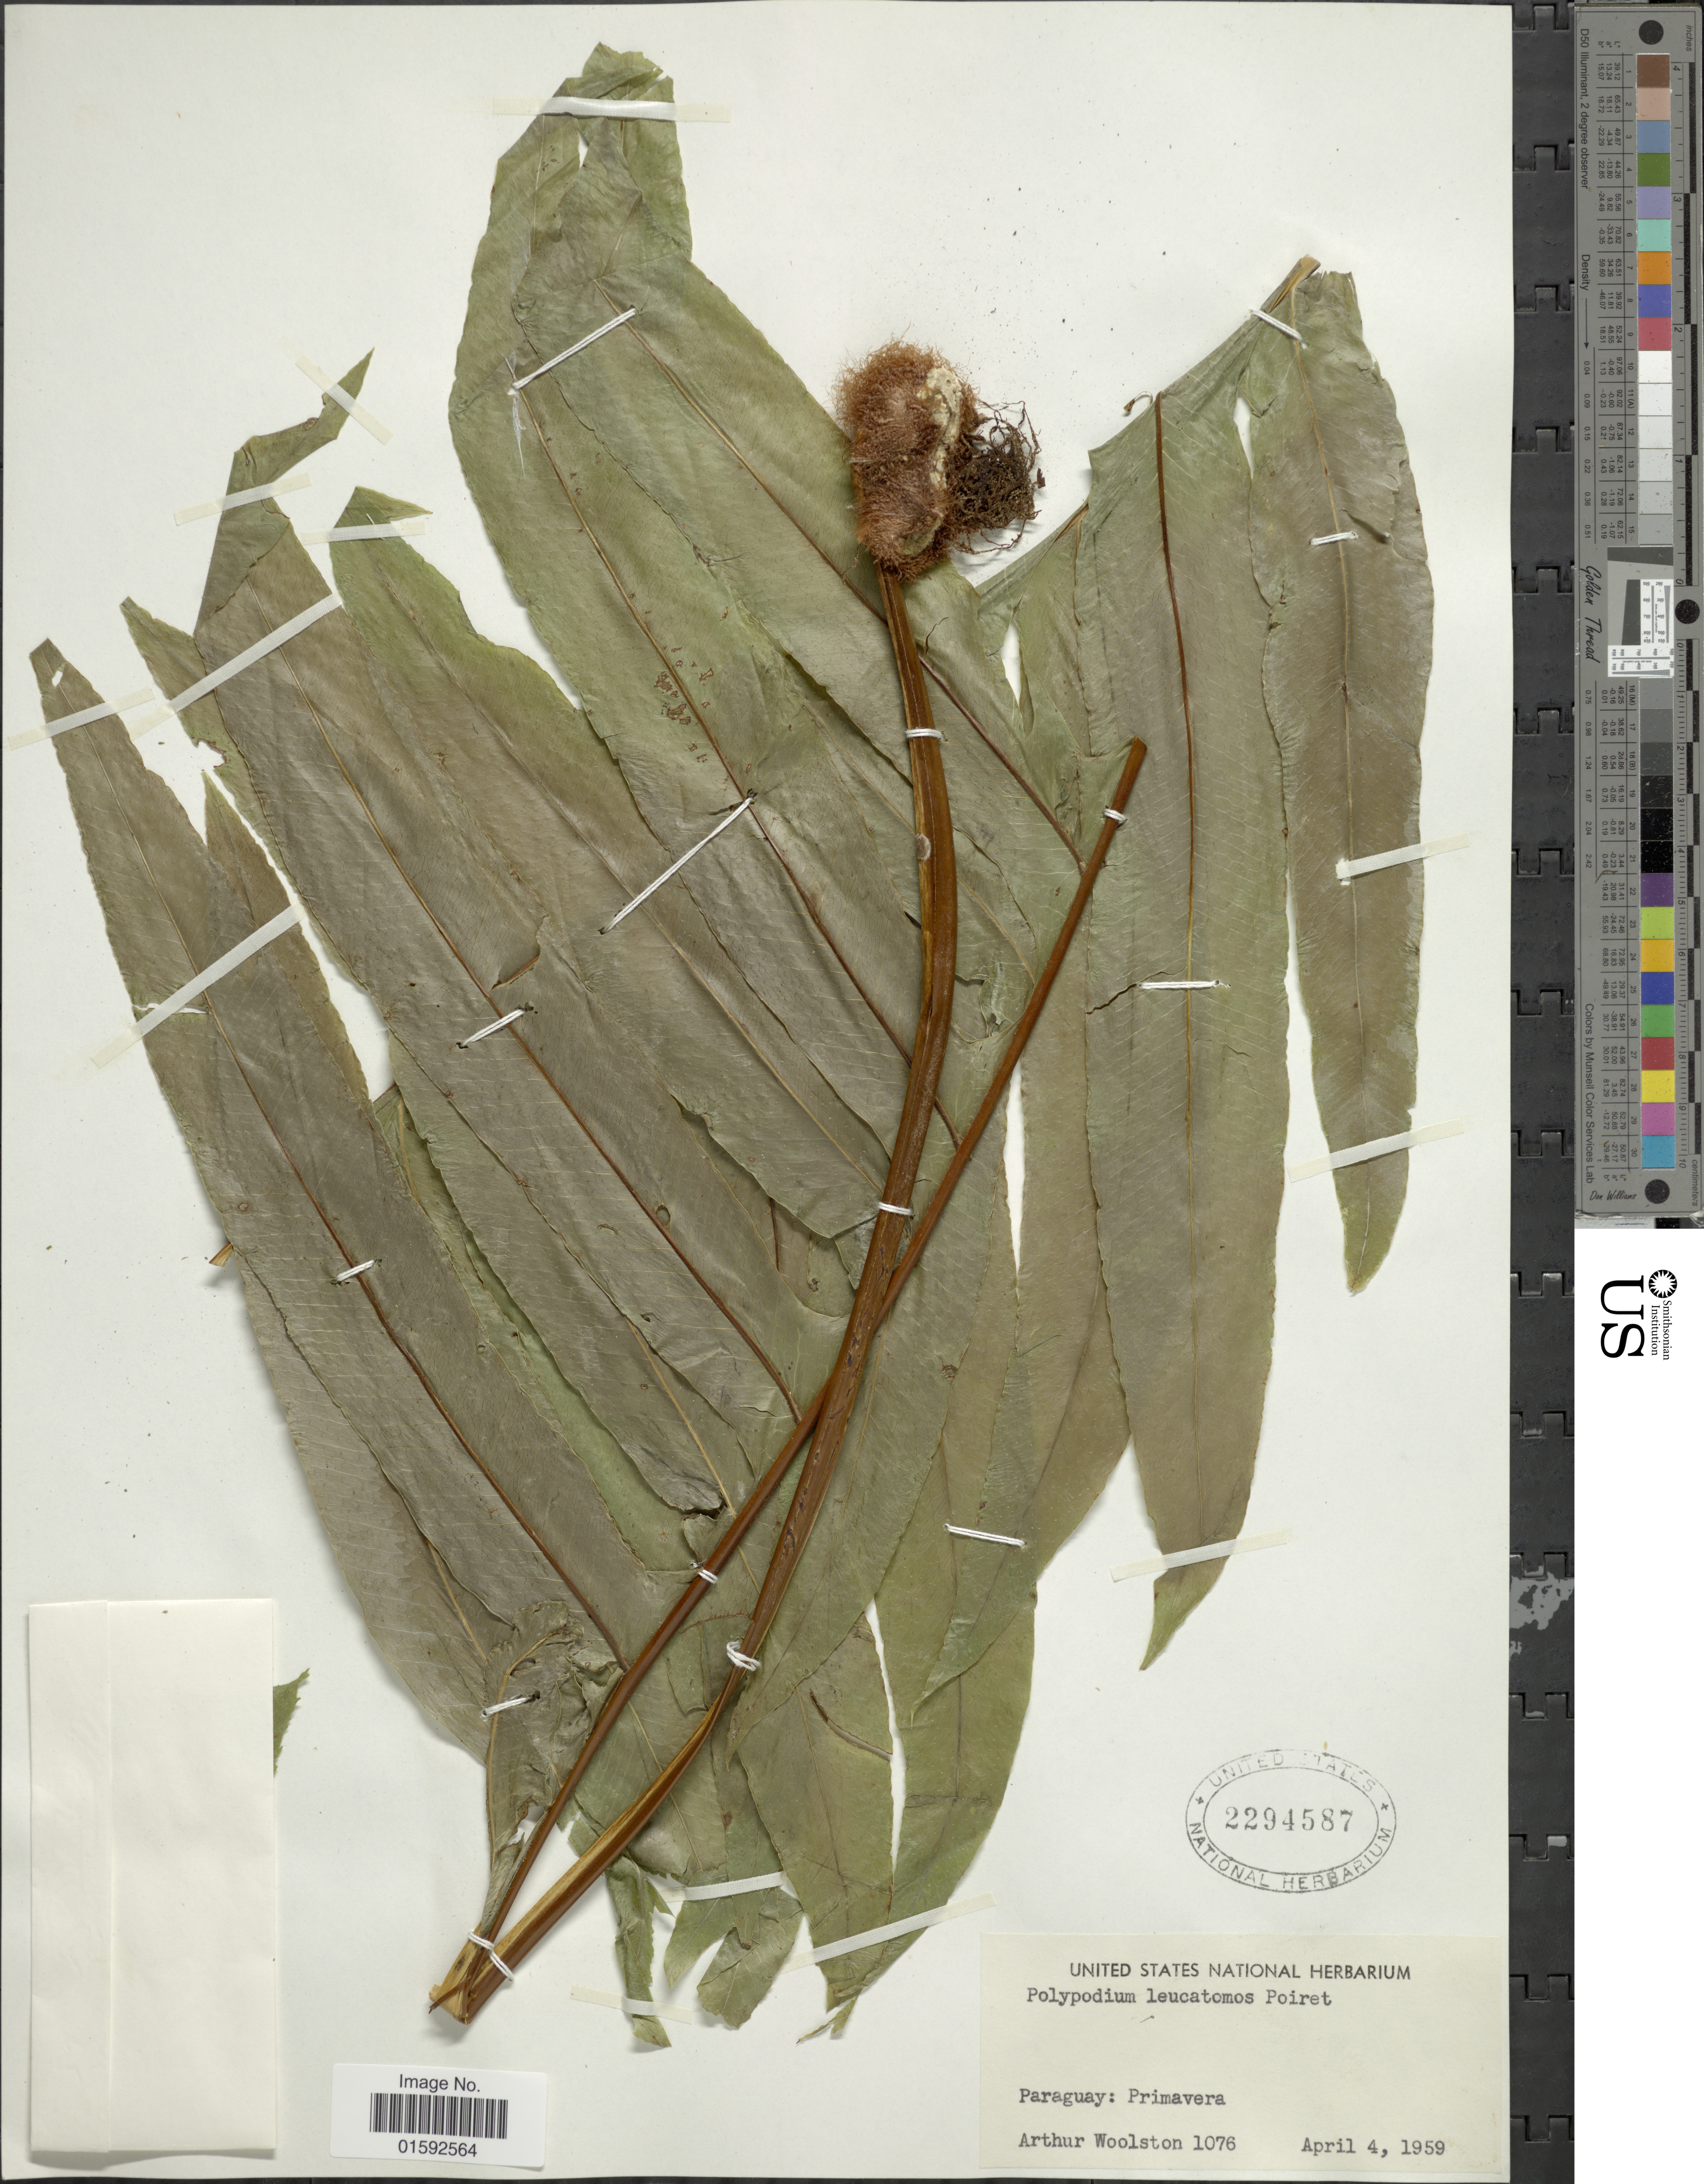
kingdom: Plantae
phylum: Tracheophyta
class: Polypodiopsida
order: Polypodiales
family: Polypodiaceae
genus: Phlebodium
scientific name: Phlebodium decumanum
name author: (Willd.) J. Sm.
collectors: A. L. Woolston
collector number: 1076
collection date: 1959-04-04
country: Paraguay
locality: Paraguay: Primavera.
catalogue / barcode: US 2294587